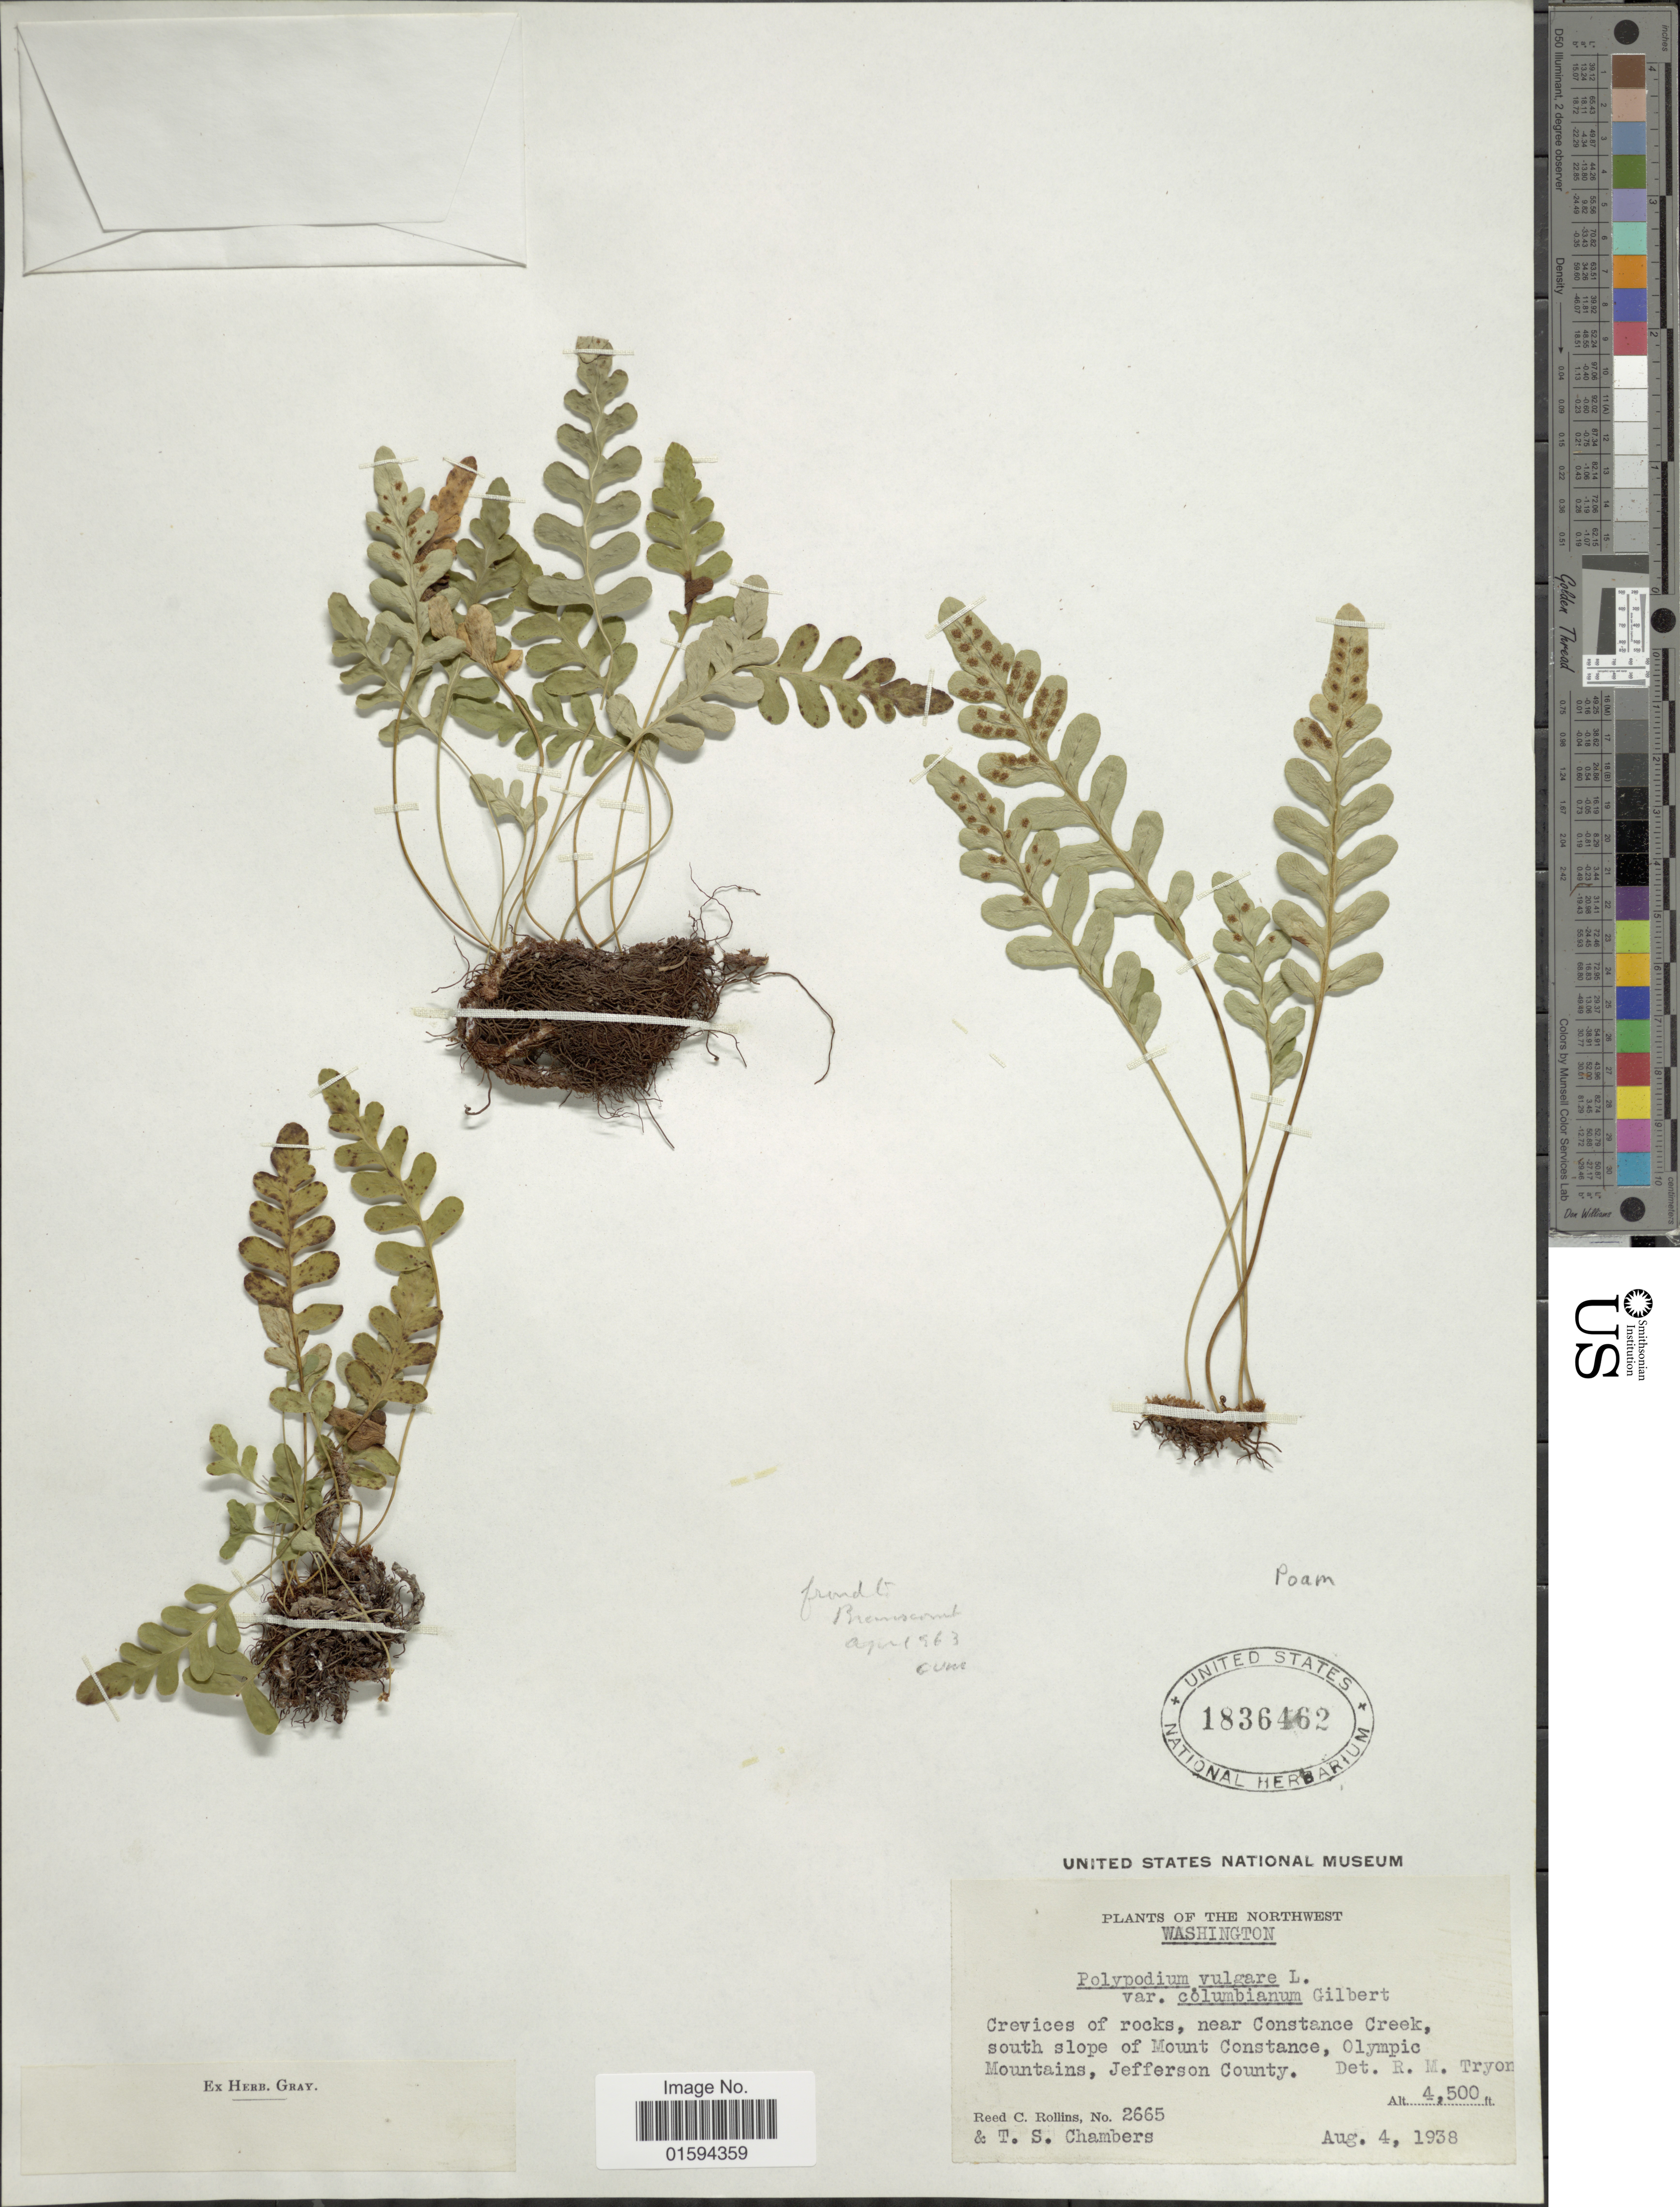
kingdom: Plantae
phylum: Tracheophyta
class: Polypodiopsida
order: Polypodiales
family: Polypodiaceae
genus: Polypodium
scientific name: Polypodium amorphum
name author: Suksd.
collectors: R. Collins & T. Chambers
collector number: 2665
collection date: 1938-08-04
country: United States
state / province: Washington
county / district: Jefferson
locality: Northwest Washington, near Constance Creek, south slope of Mount Constance, Olympic Mountains, Jefferson County.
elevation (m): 1372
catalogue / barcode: US 1836462